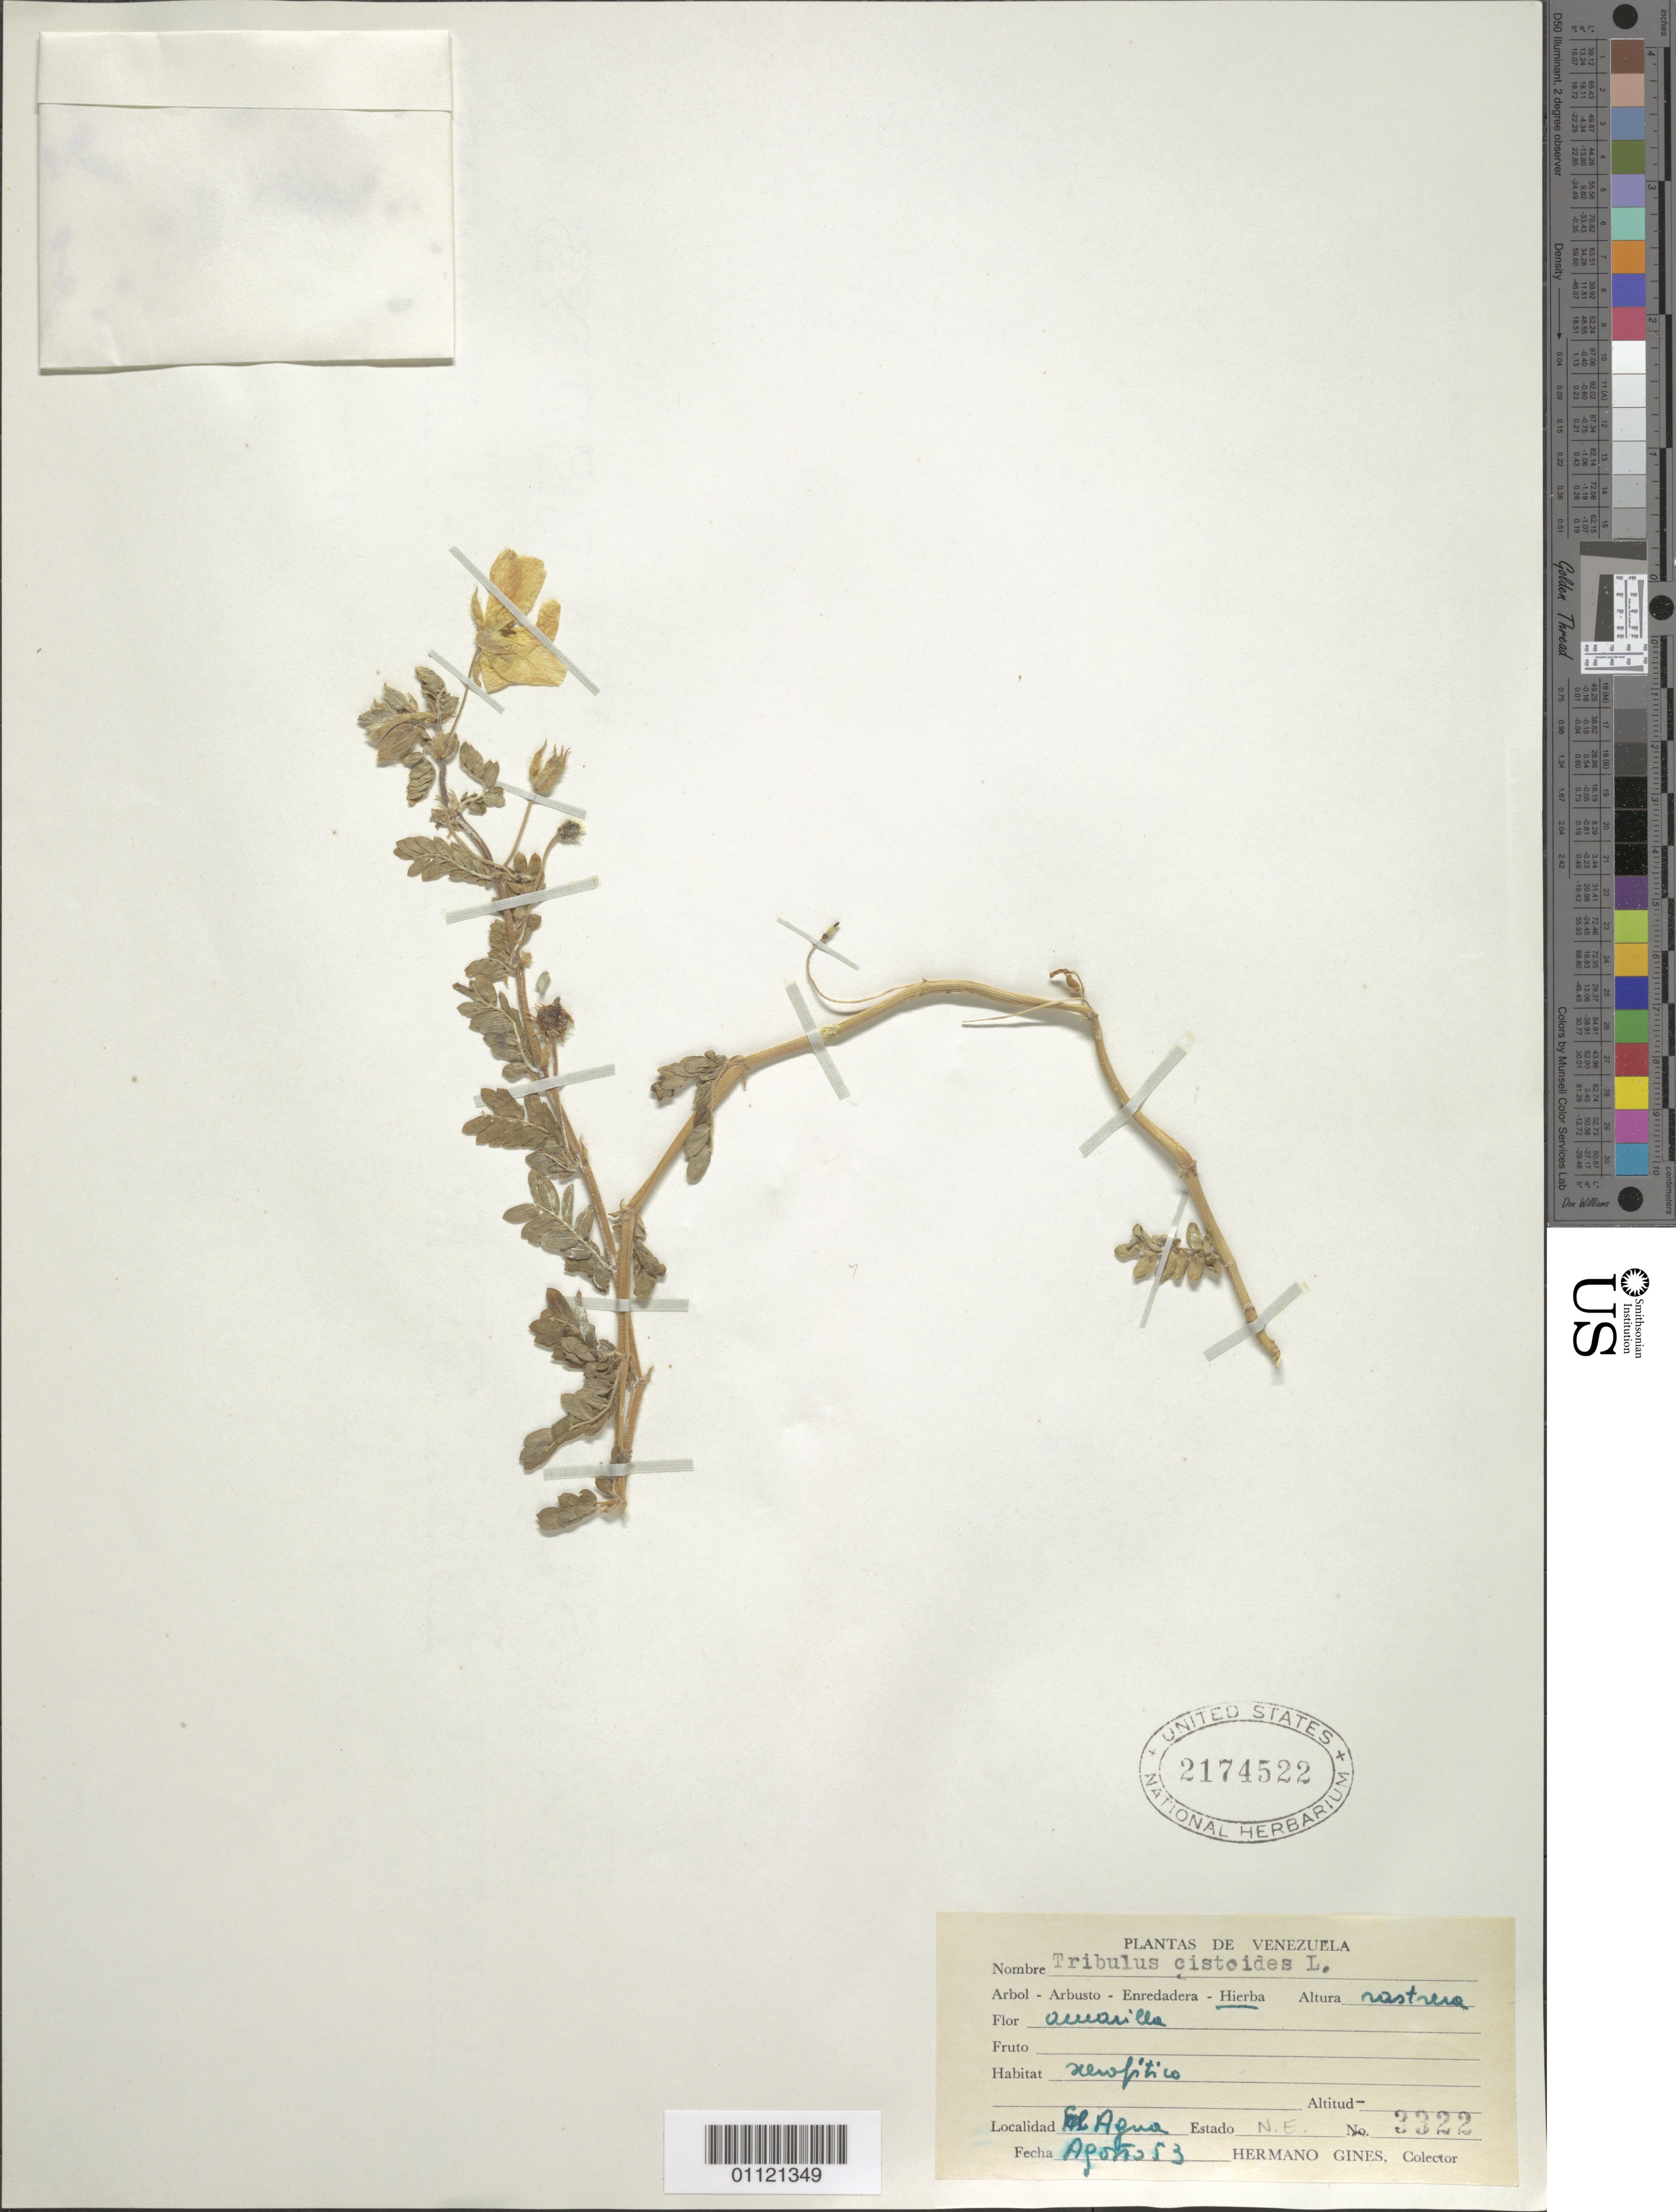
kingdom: Plantae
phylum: Tracheophyta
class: Magnoliopsida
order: Zygophyllales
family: Zygophyllaceae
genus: Tribulus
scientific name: Tribulus cistoides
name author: L.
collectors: Bro. Gines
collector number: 3322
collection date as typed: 01 Aug 1953 to 31 Aug 1953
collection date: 1953-08-01/1953-08-31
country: Venezuela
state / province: Nueva Esparta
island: Margarita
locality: El Agua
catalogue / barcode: US 2174522